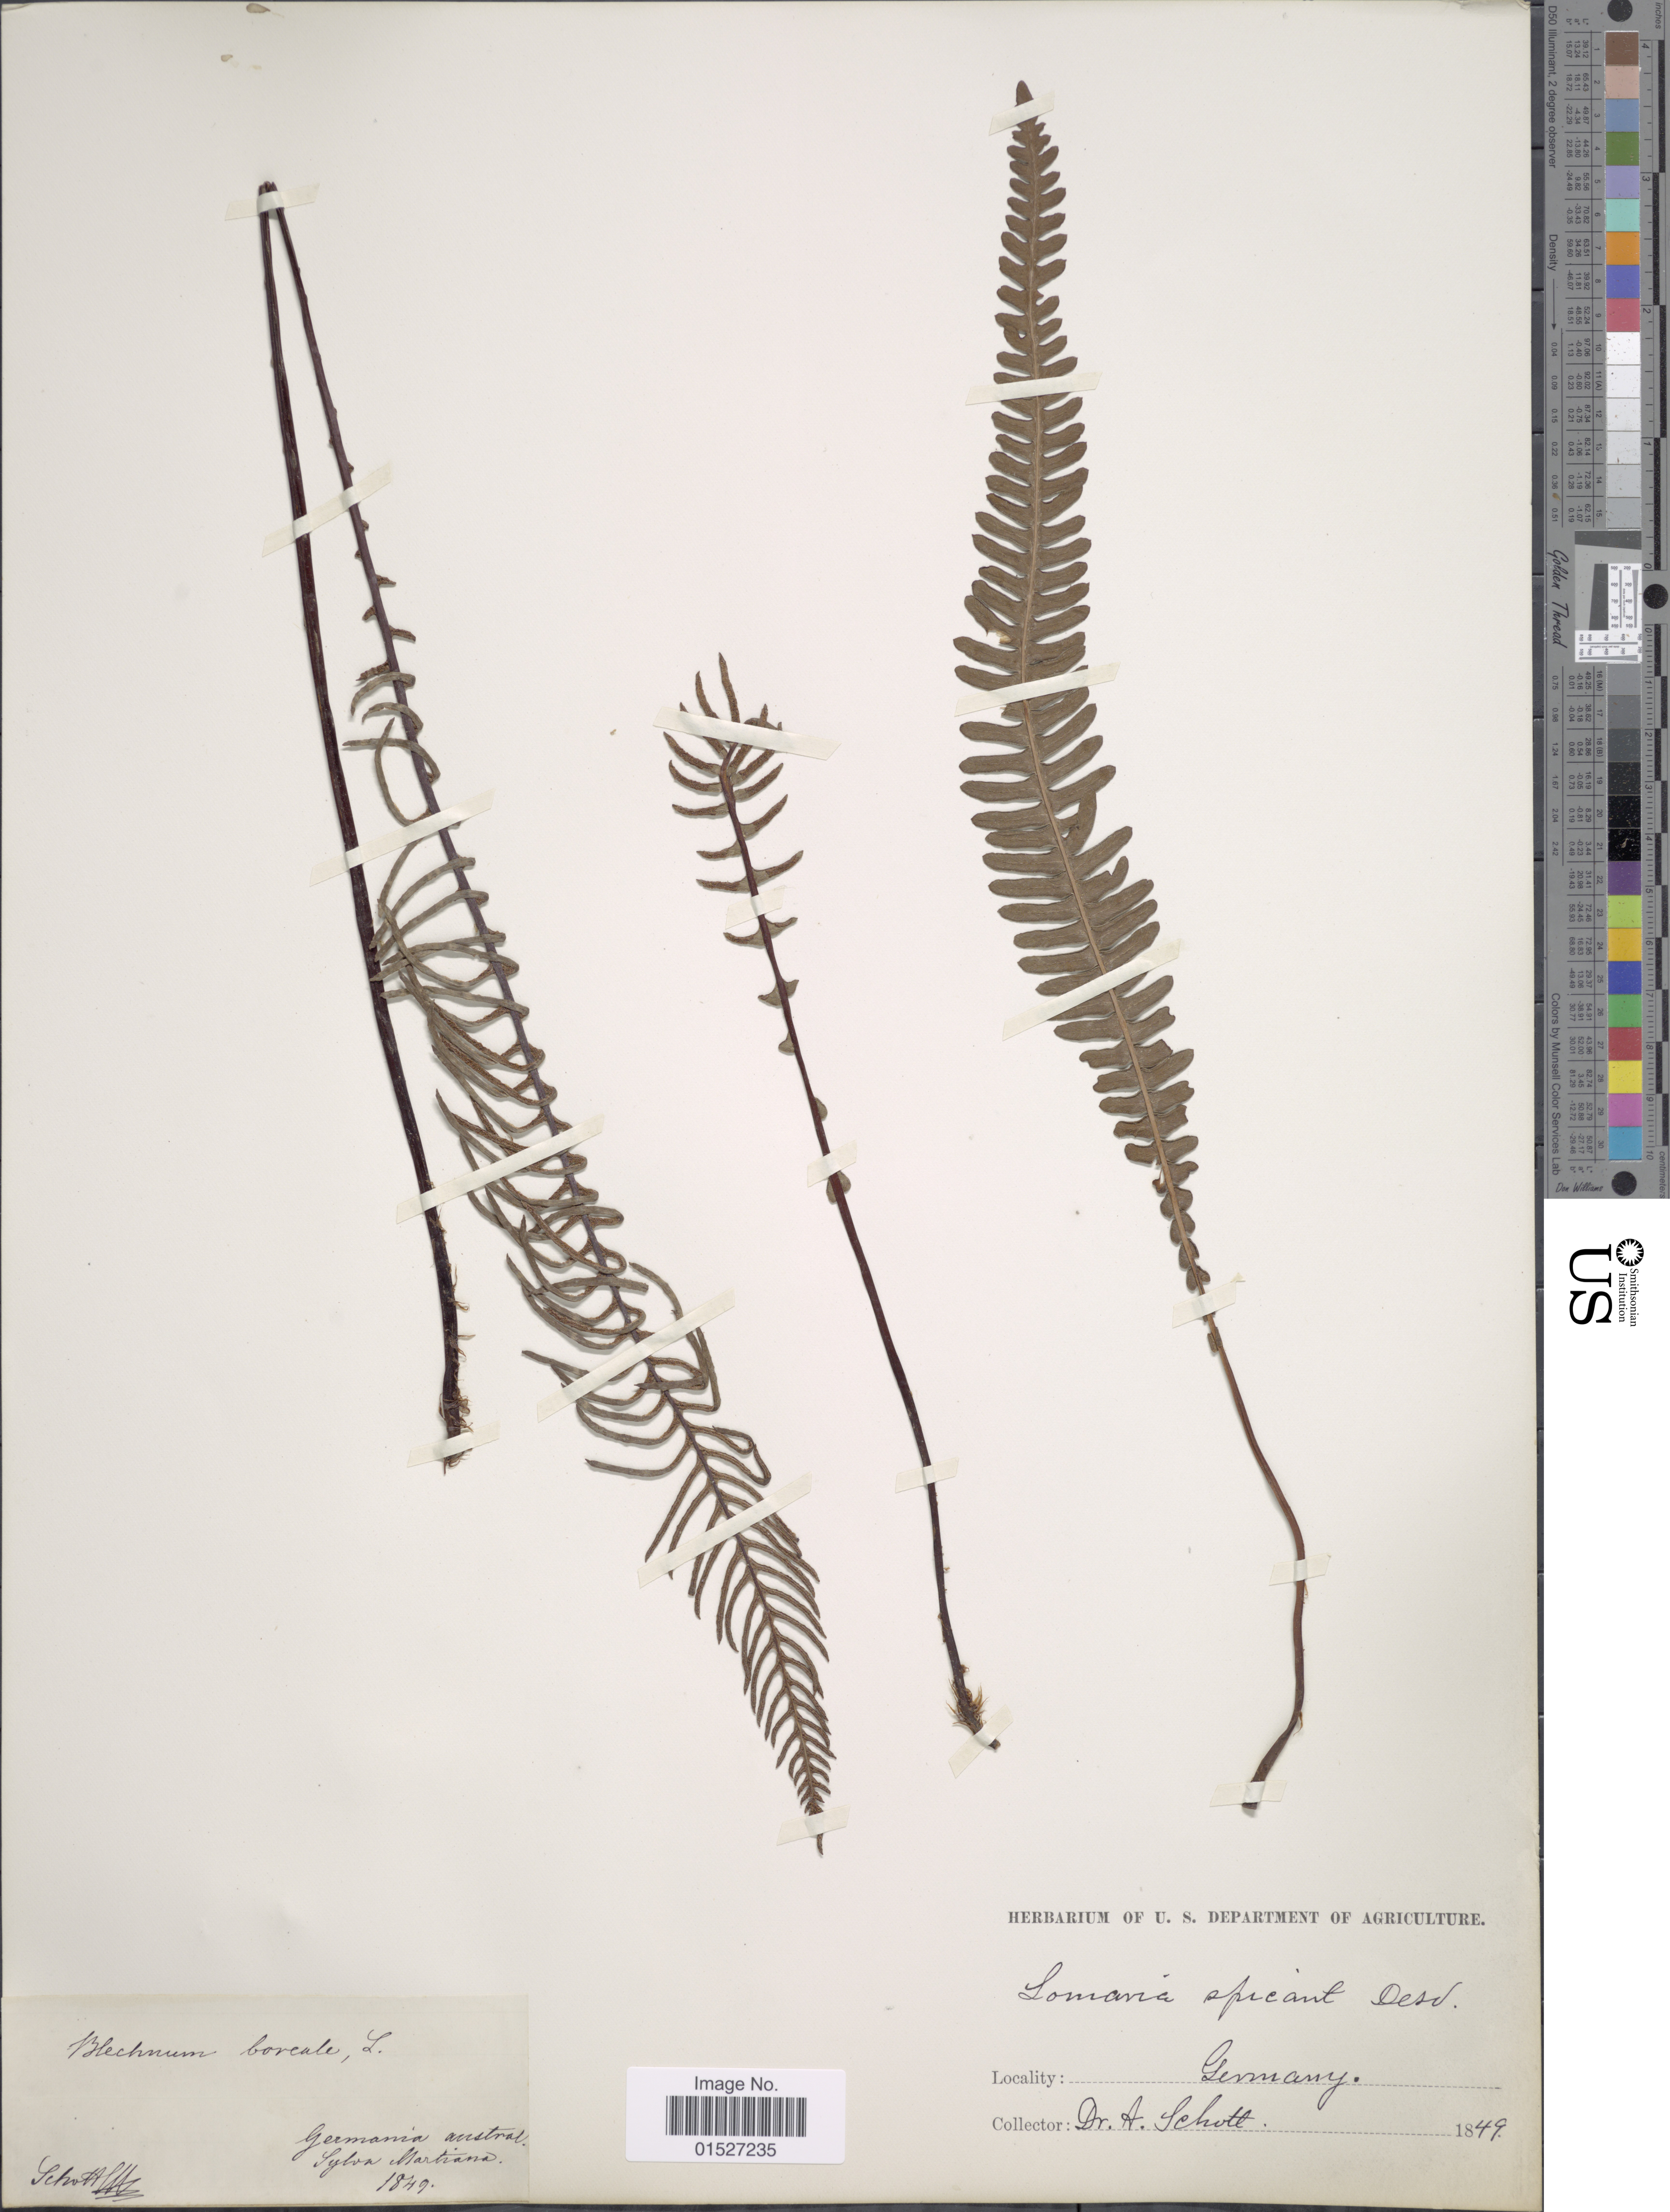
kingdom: Plantae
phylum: Tracheophyta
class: Polypodiopsida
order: Polypodiales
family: Blechnaceae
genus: Blechnum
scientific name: Blechnum spicant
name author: (L.) Sm.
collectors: A. Schott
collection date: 1849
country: Germany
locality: Germania austral. Sylva Martiana.